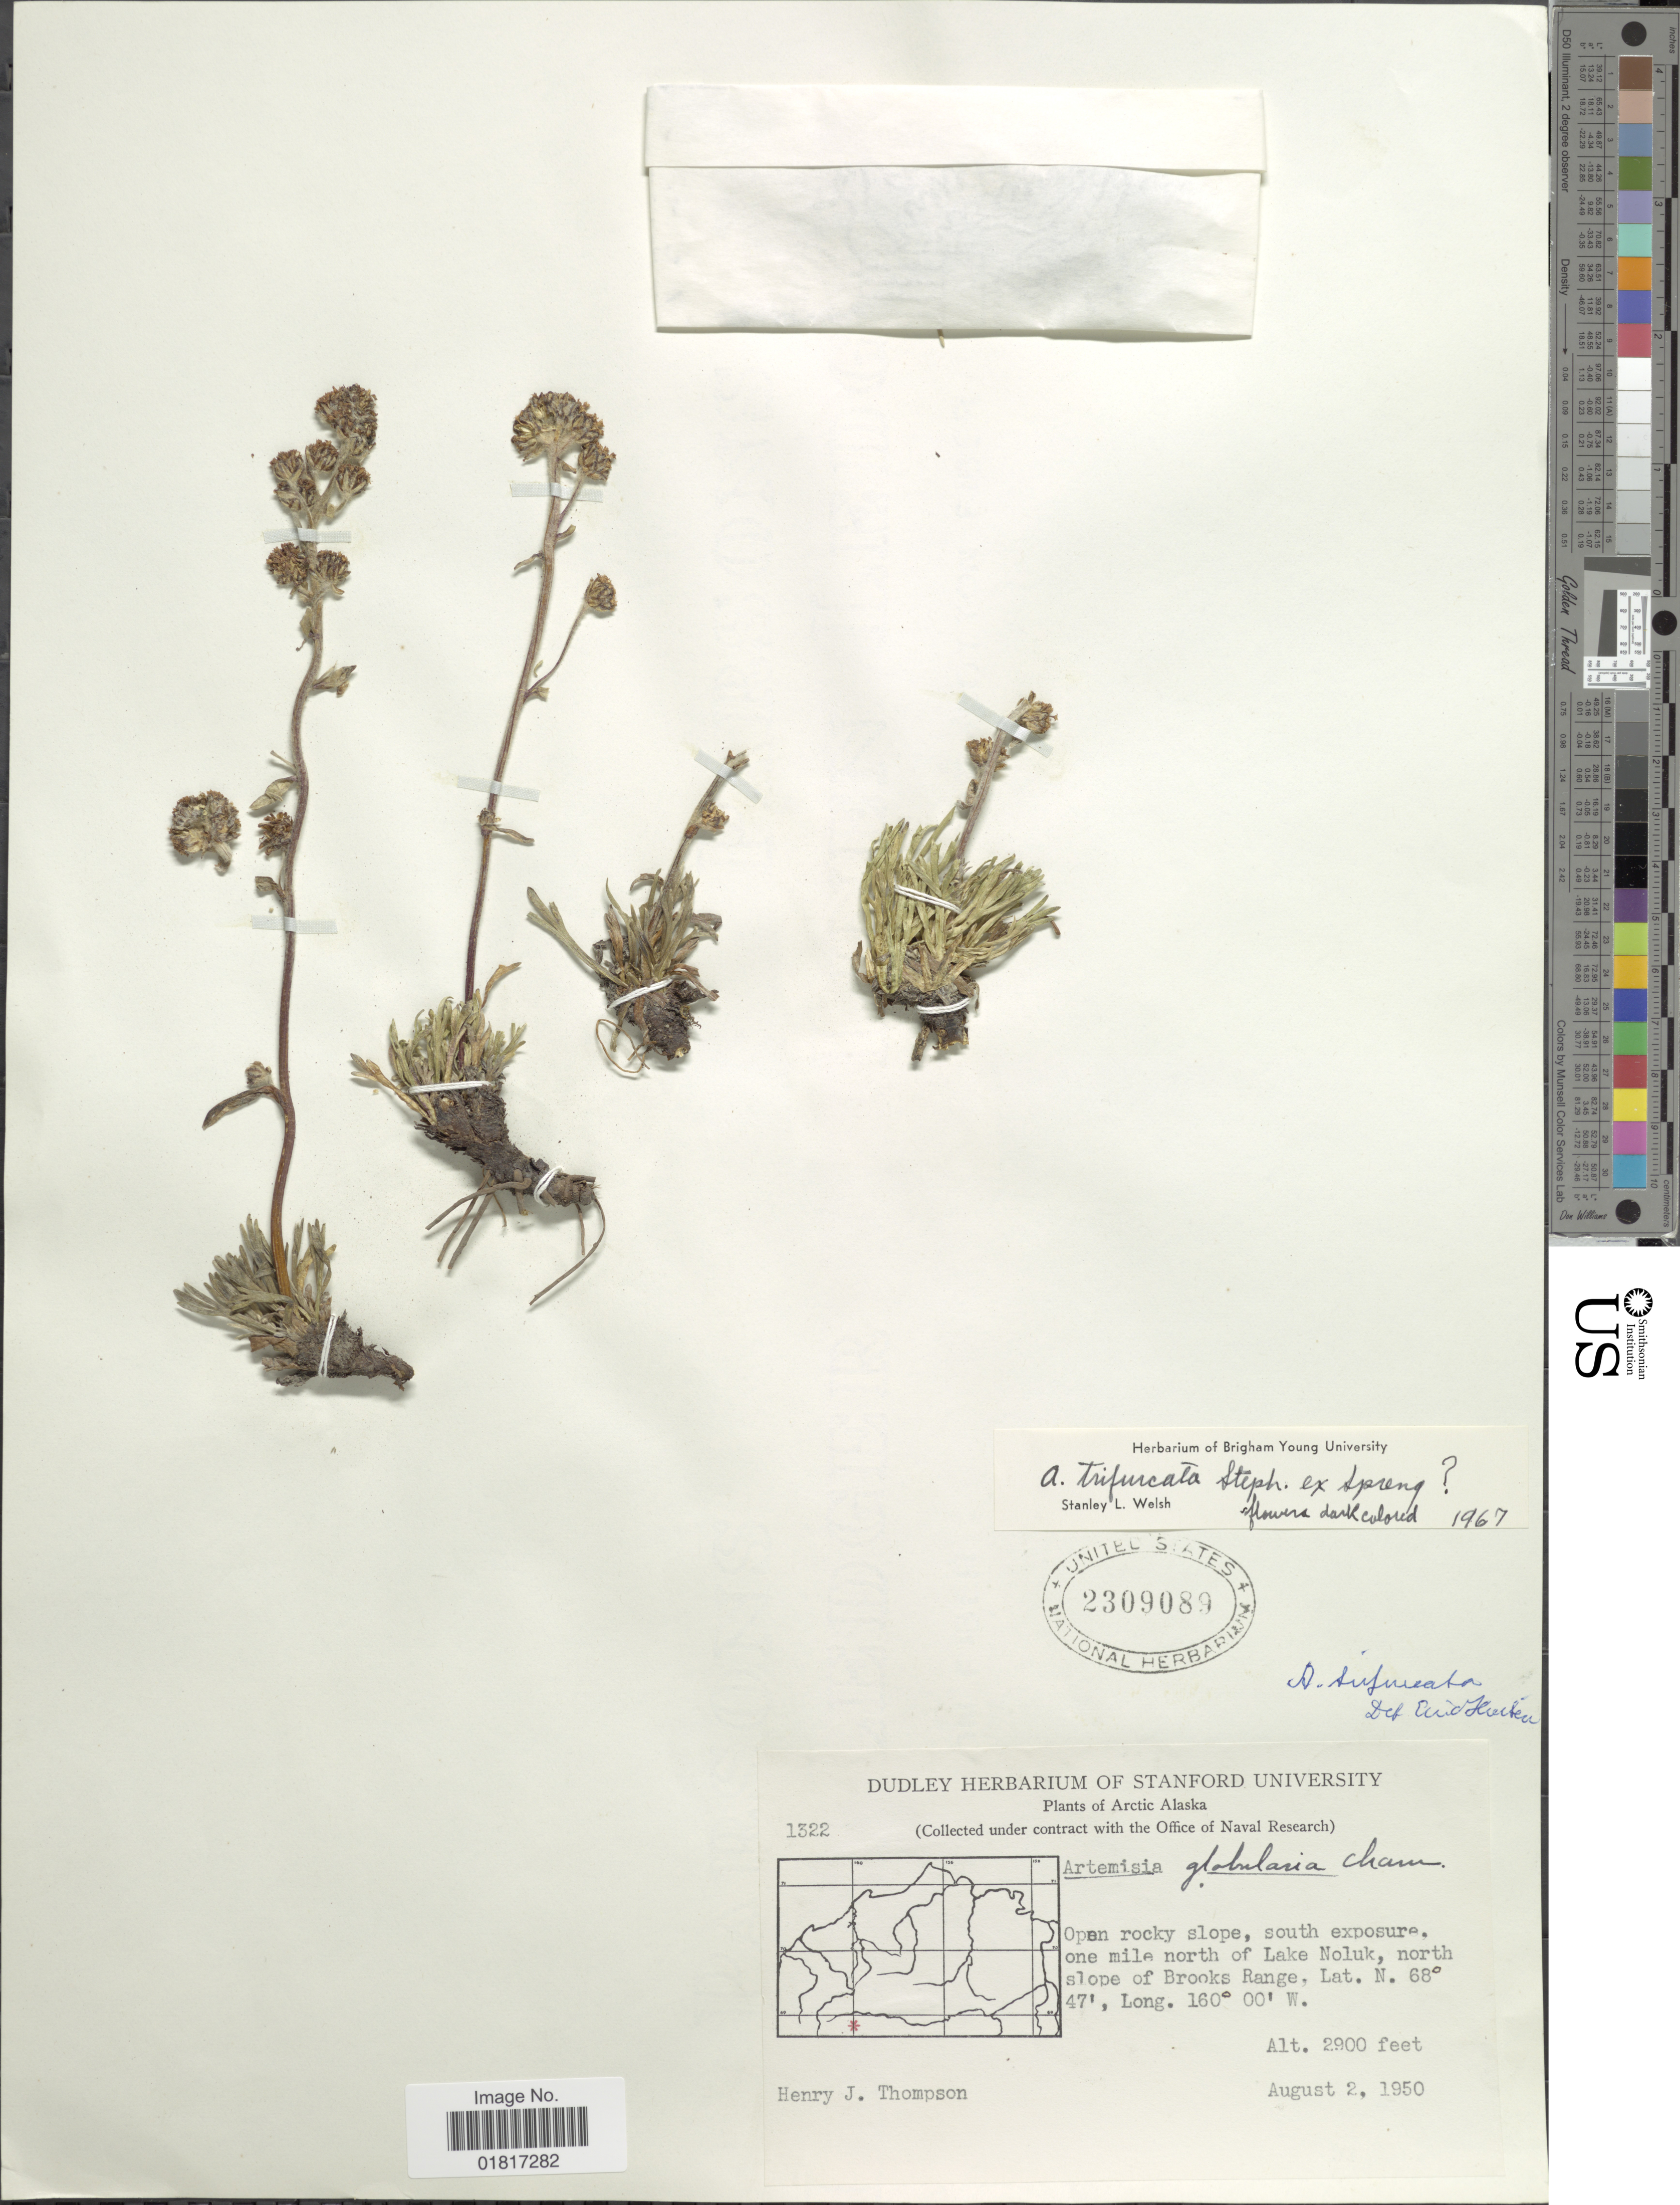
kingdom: Plantae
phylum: Tracheophyta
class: Magnoliopsida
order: Asterales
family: Asteraceae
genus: Artemisia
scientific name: Artemisia trifurcata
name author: Steph. ex Spreng.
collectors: H. J. Thompson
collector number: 1322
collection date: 1950-08-02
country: United States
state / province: Alaska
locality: Arctic Alaska, Open rocky slope, south exposure, one mile north of Lake Noluk, north slope of Brooks Range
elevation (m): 884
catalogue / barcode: US 2309089